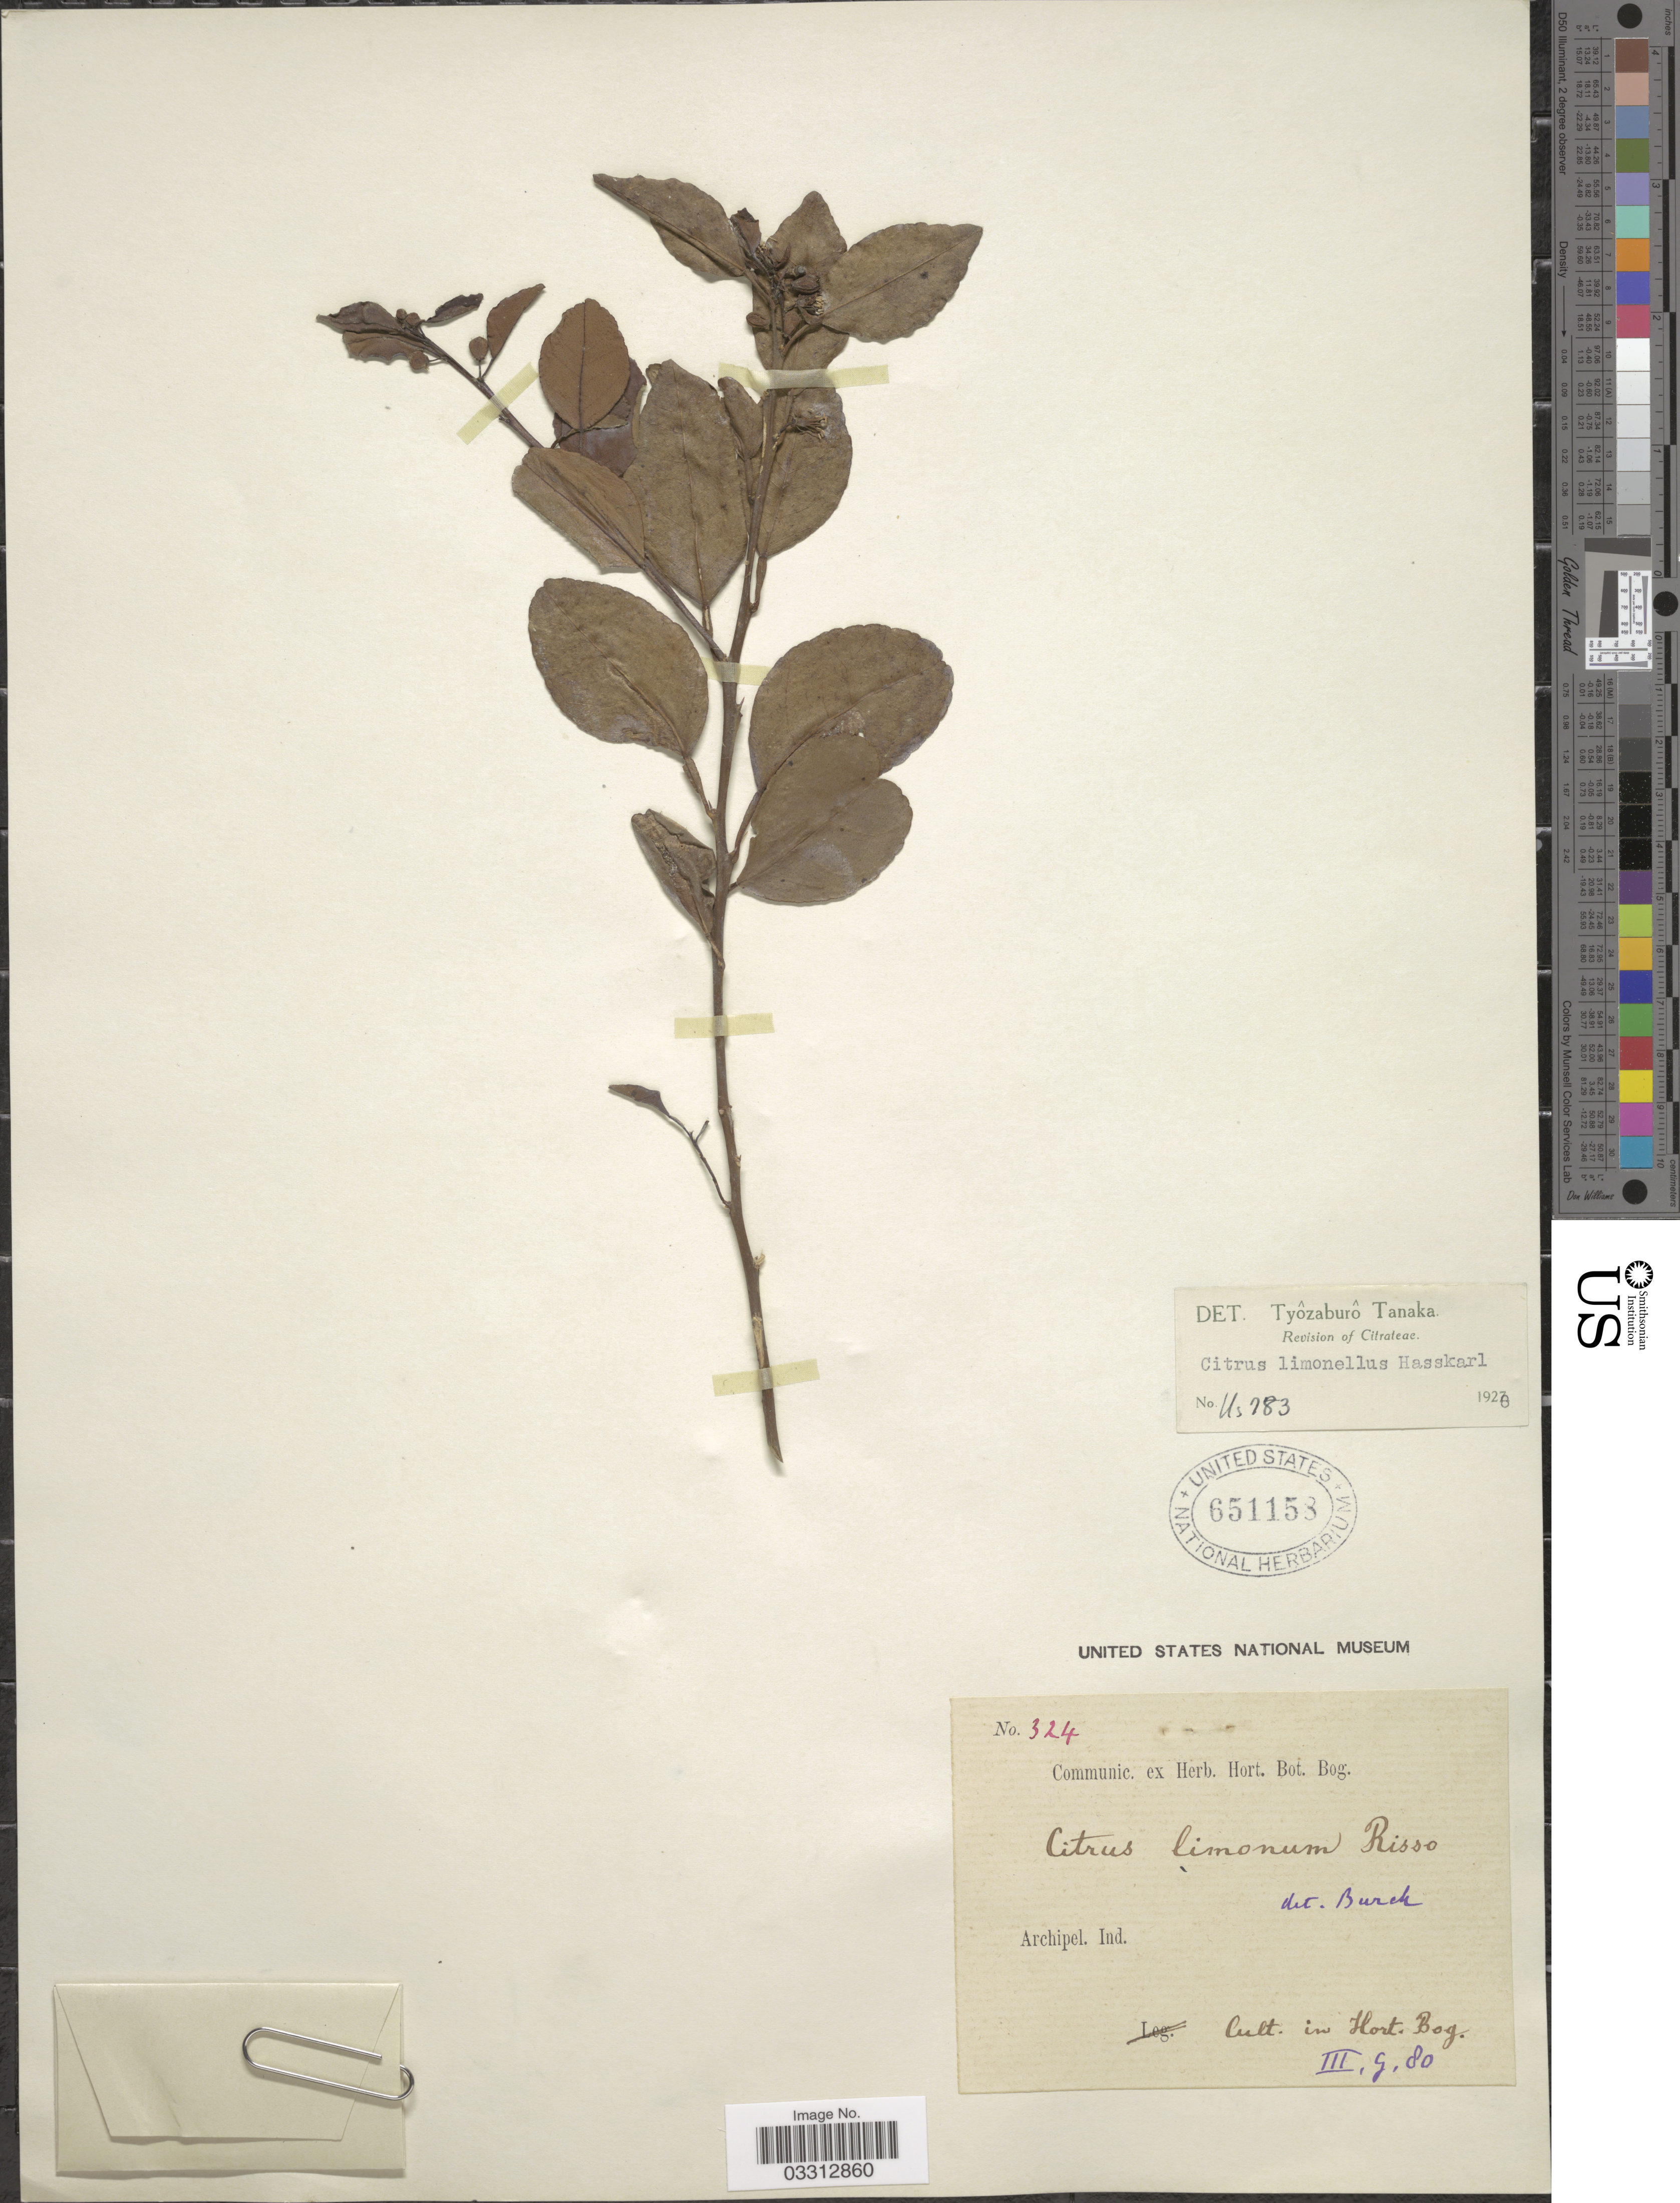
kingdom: Plantae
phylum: Tracheophyta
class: Magnoliopsida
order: Sapindales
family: Rutaceae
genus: Citrus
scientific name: Citrus x limonellus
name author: Hassk.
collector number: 324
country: Indonesia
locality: Archipel. Ind., Cult in Hort. Bog. III, G, 80.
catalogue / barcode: US 651158